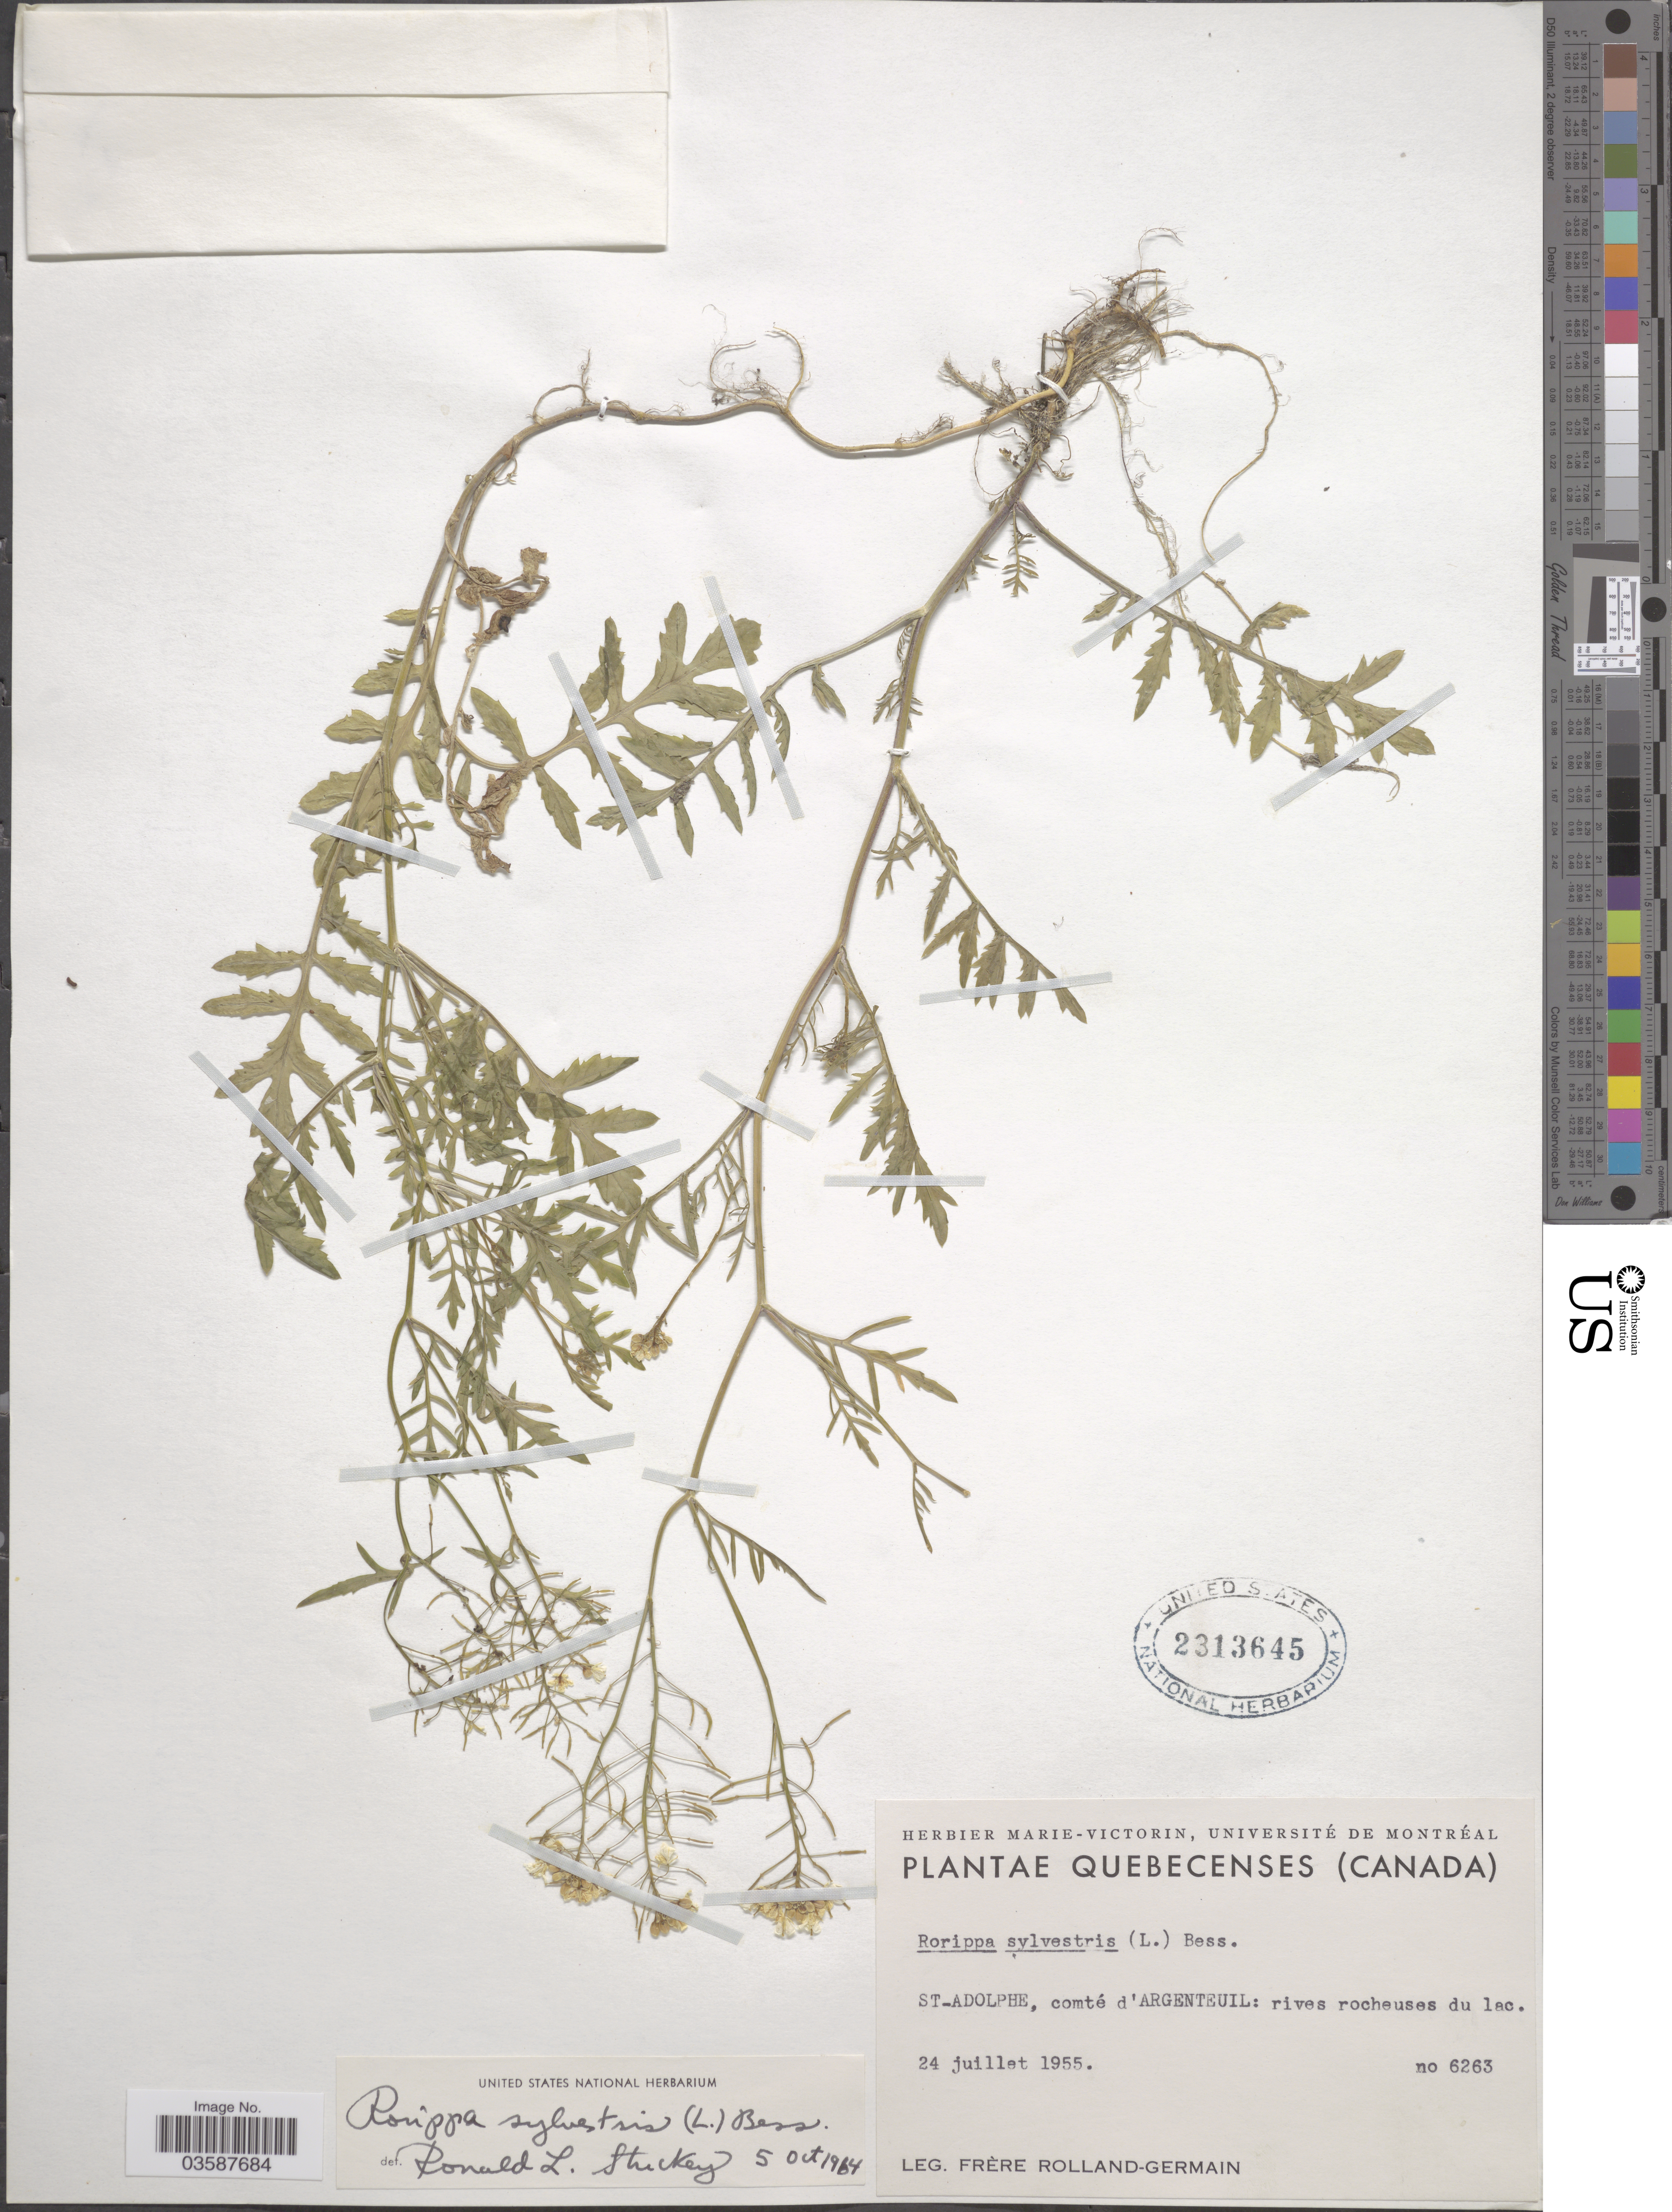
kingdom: Plantae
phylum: Tracheophyta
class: Magnoliopsida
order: Brassicales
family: Brassicaceae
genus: Rorippa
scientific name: Rorippa sylvestris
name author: (L.) Besser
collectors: Rolland-Germain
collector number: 6263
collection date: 1955-07-24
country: Canada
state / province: Quebec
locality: St. Adolphe, comté d'Argenteuil: rives rocheuses du lac.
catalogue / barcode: US 2313645